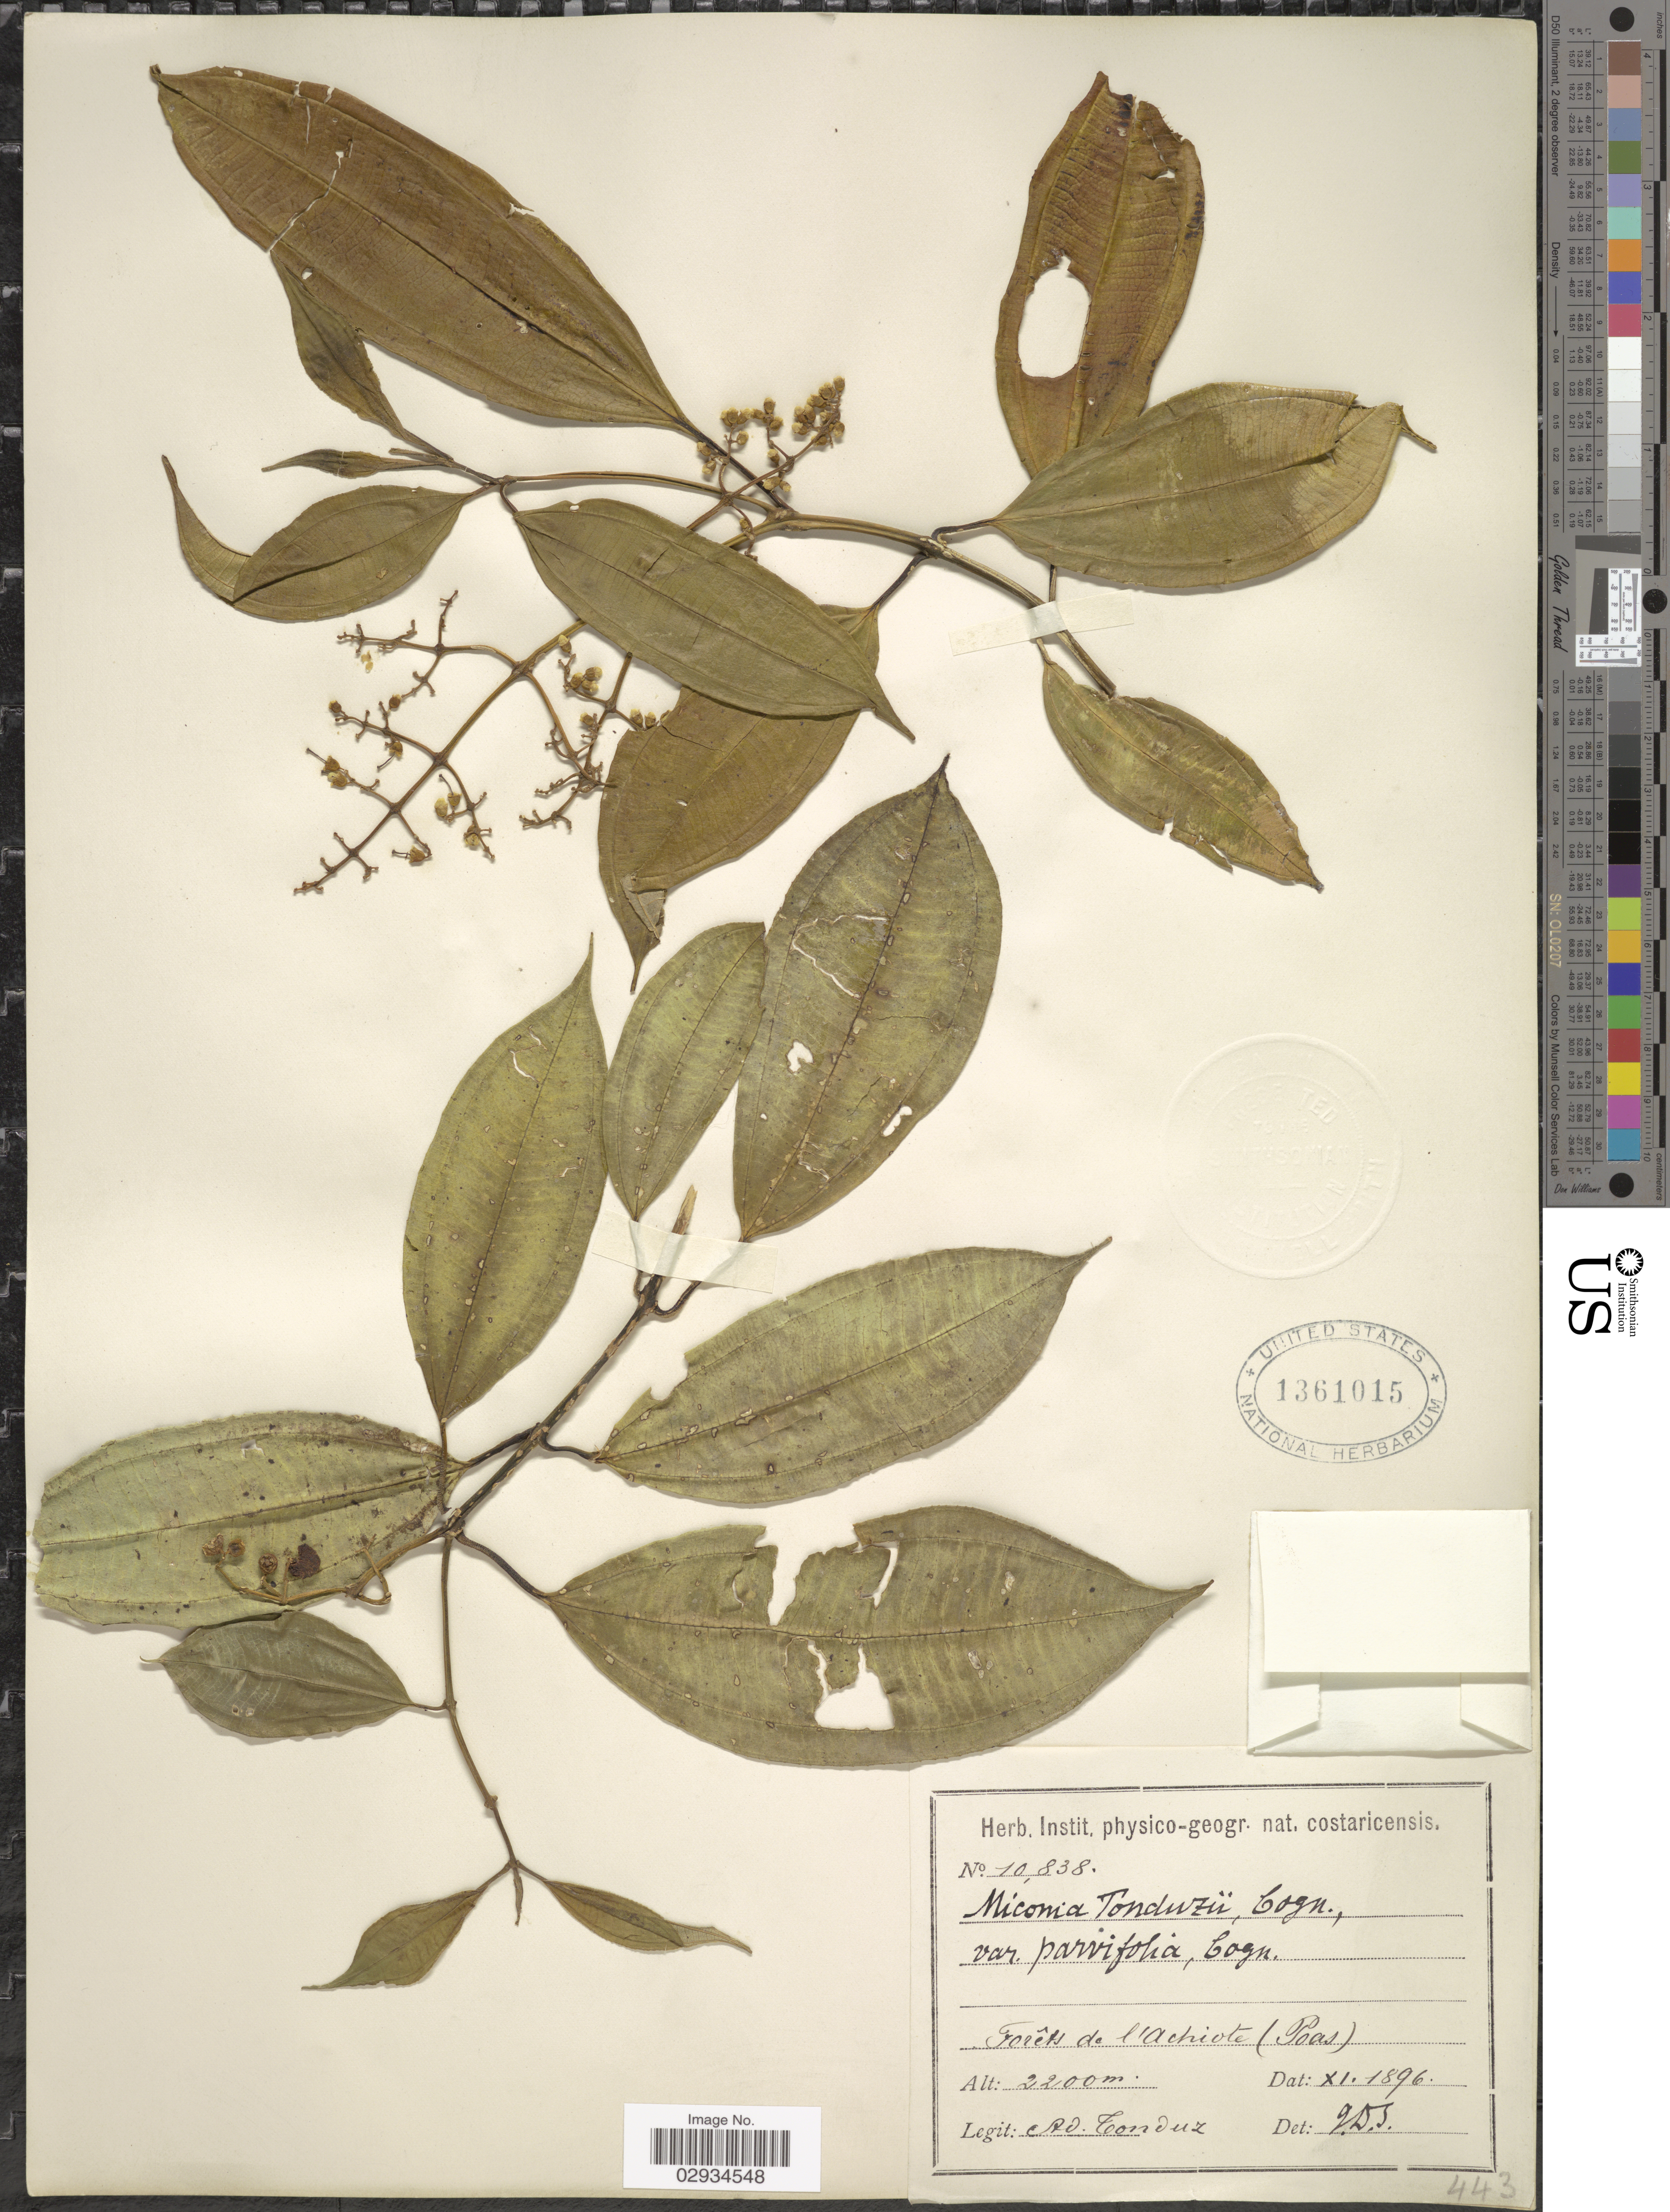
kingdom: Plantae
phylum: Tracheophyta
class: Magnoliopsida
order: Myrtales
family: Melastomataceae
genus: Miconia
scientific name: Miconia tonduzii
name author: Cogn. in A. DC.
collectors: A. Tonduz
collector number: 10838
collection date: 1896-11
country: Costa Rica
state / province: Alajuela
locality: Forêts de l'Achiote (Poas).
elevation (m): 2200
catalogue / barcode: US 1361015